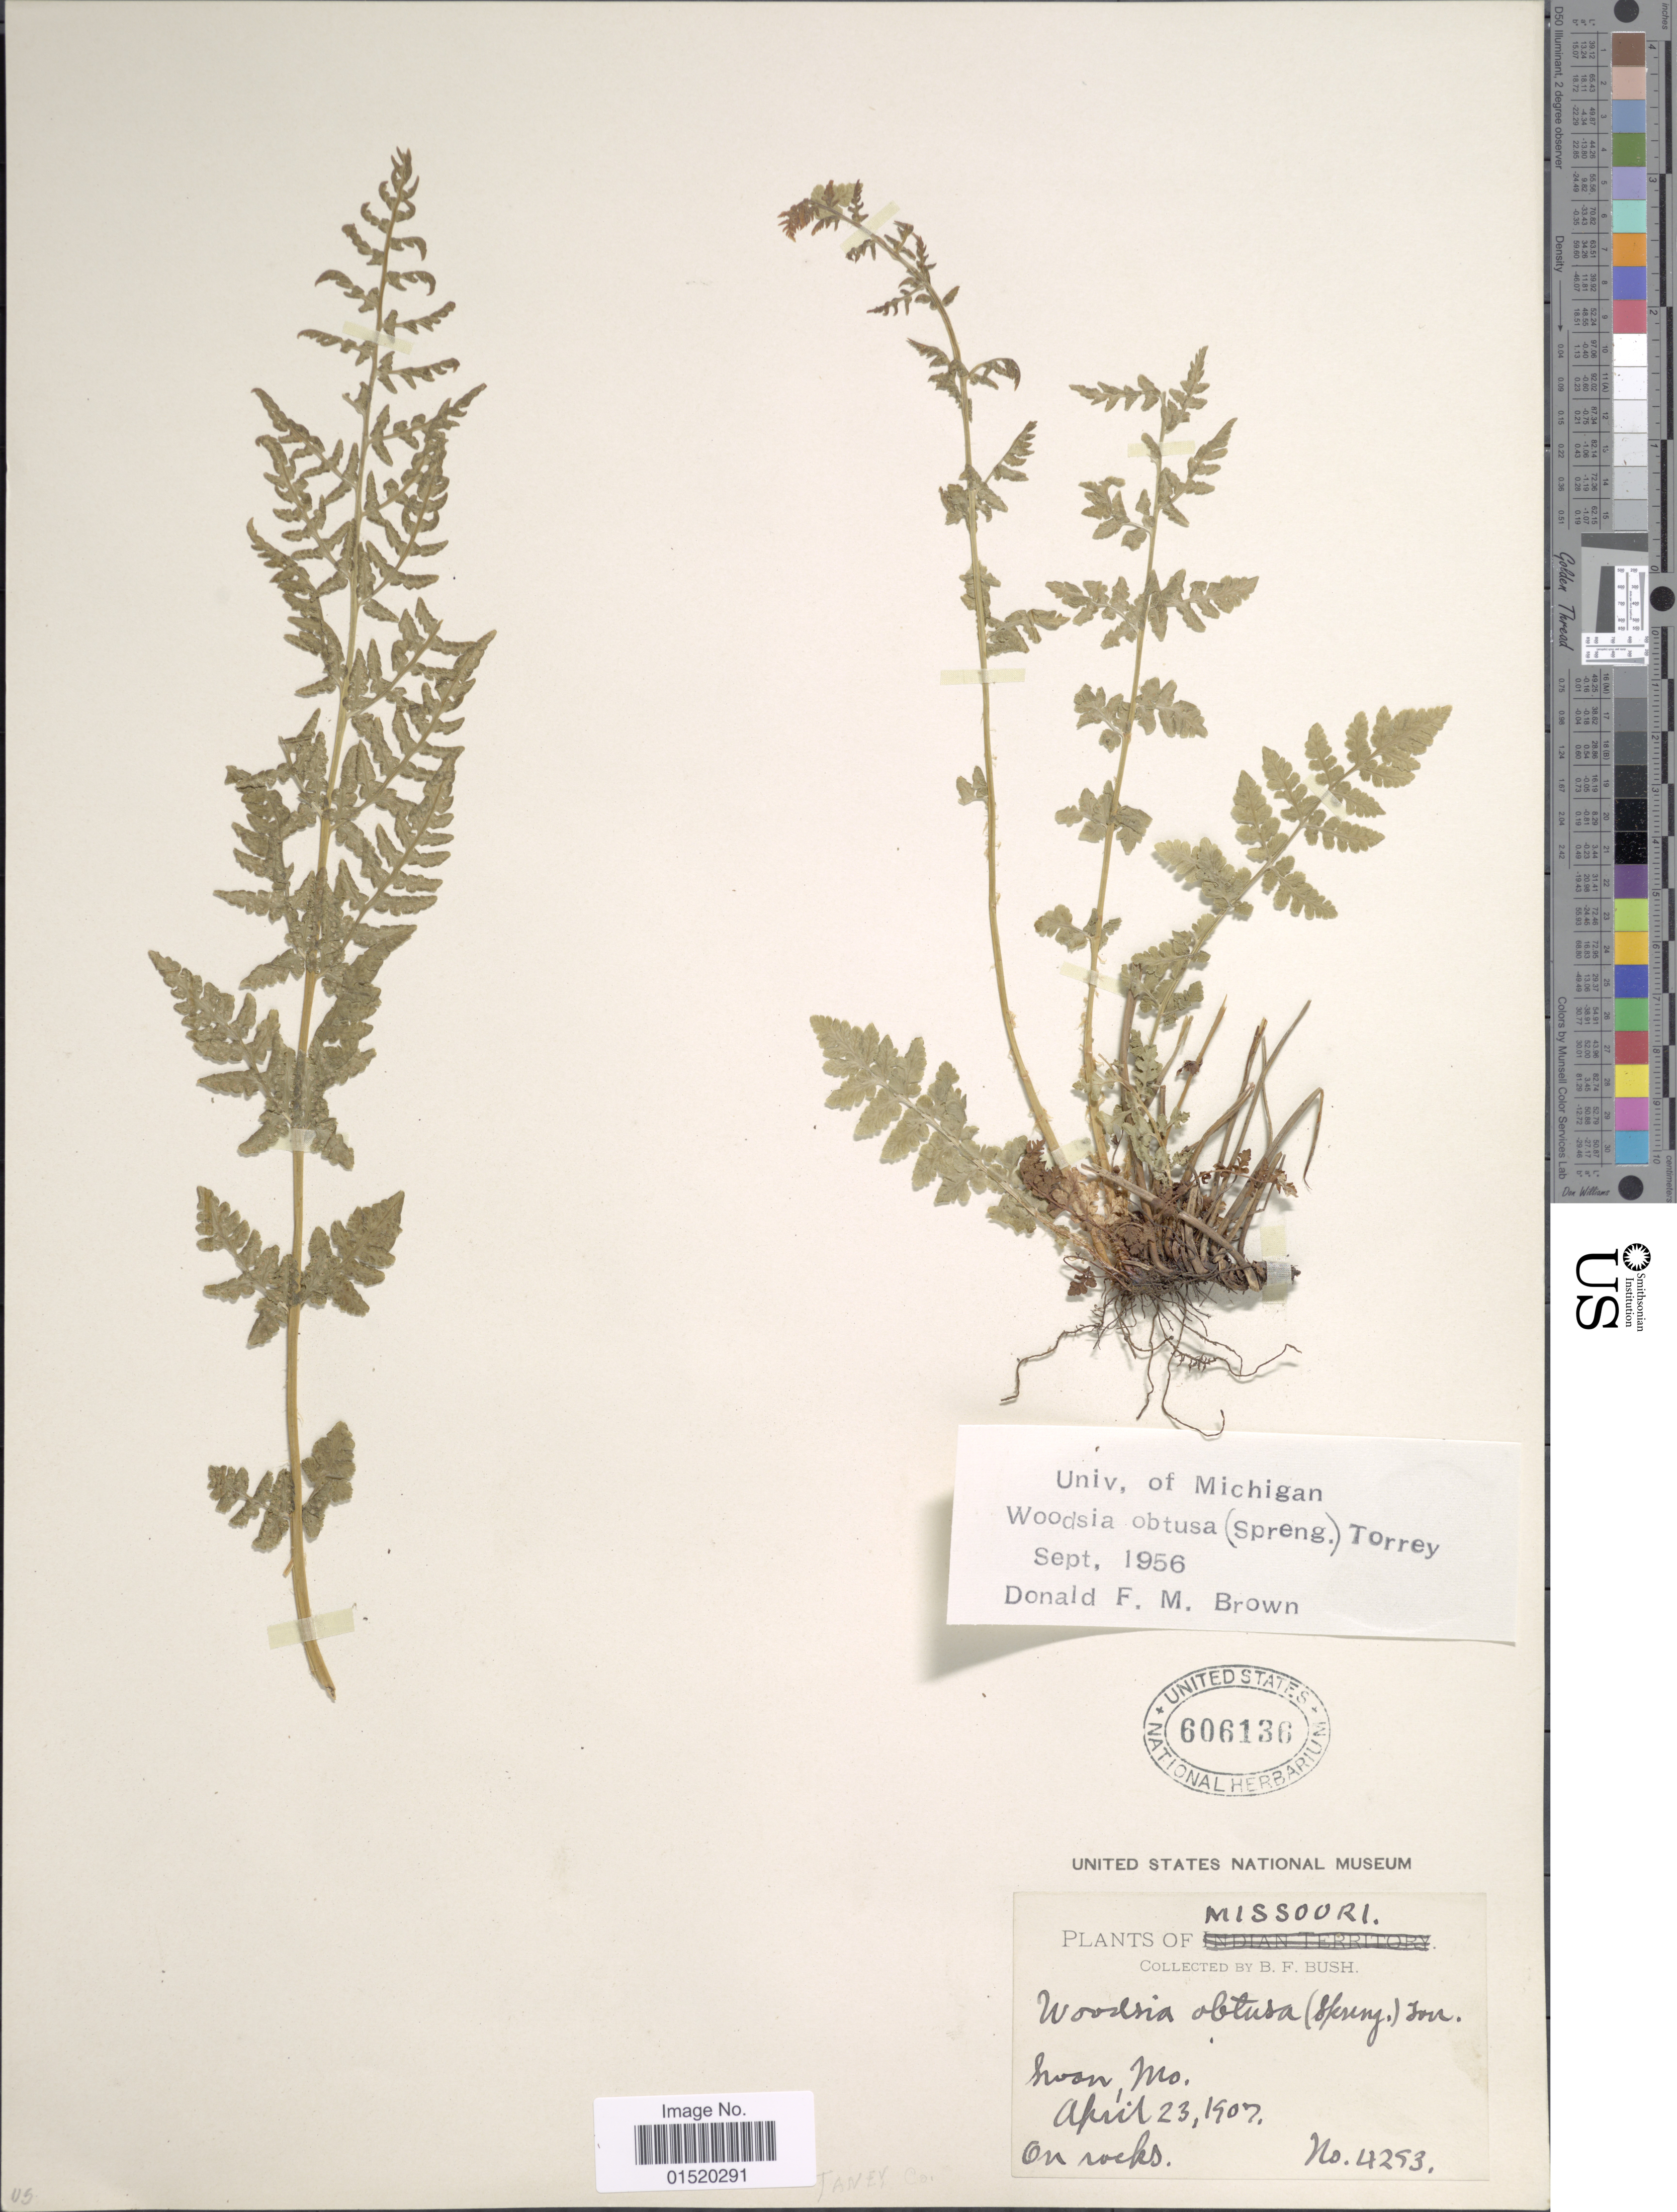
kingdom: Plantae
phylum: Tracheophyta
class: Polypodiopsida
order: Polypodiales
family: Woodsiaceae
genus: Woodsia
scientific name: Woodsia obtusa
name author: (Spreng.) Torr.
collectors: B. F. Bush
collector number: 4293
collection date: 1907-04-23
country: United States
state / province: Missouri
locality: Swan, Mo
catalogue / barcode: US 606136